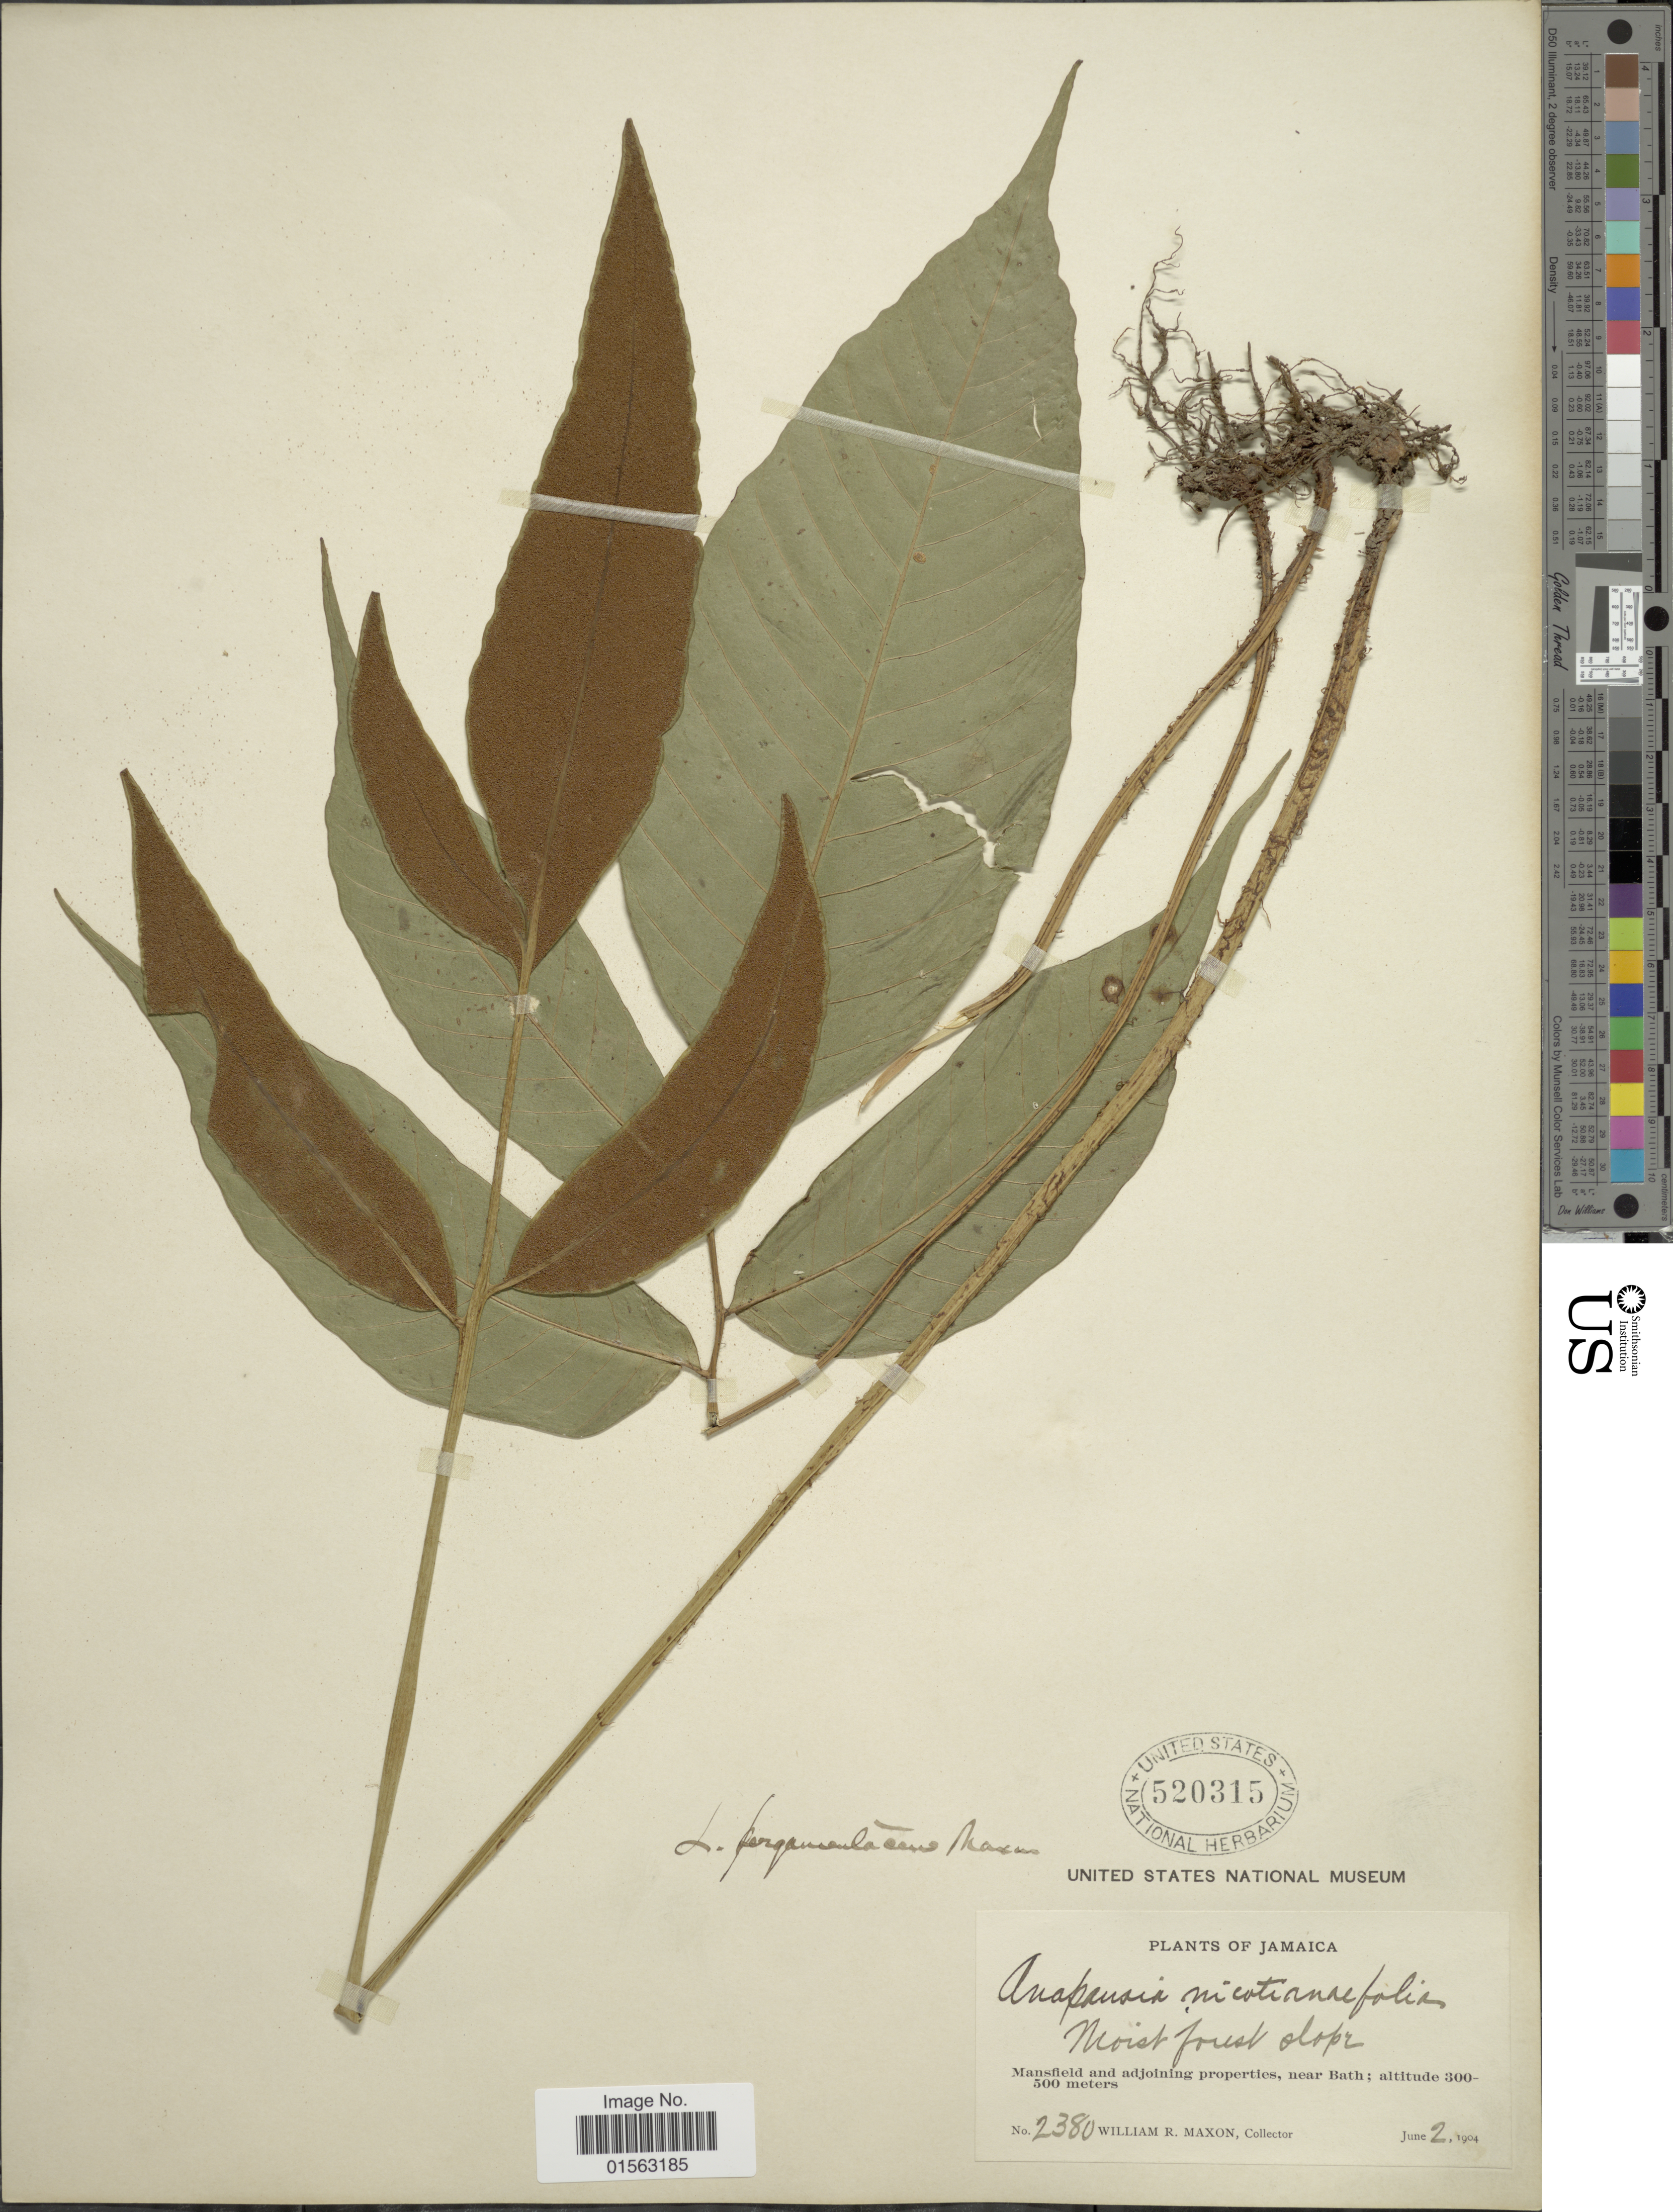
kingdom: Plantae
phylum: Tracheophyta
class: Polypodiopsida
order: Polypodiales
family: Dryopteridaceae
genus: Mickelia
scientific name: Mickelia pergamentacea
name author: (Maxon) R.C. Moran et al.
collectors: W. R. Maxon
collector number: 2380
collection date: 1904-06-02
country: Jamaica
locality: Jamaica, moist forest slope, Mansfield adjoining properties, near Bath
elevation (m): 300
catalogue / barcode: US 520315